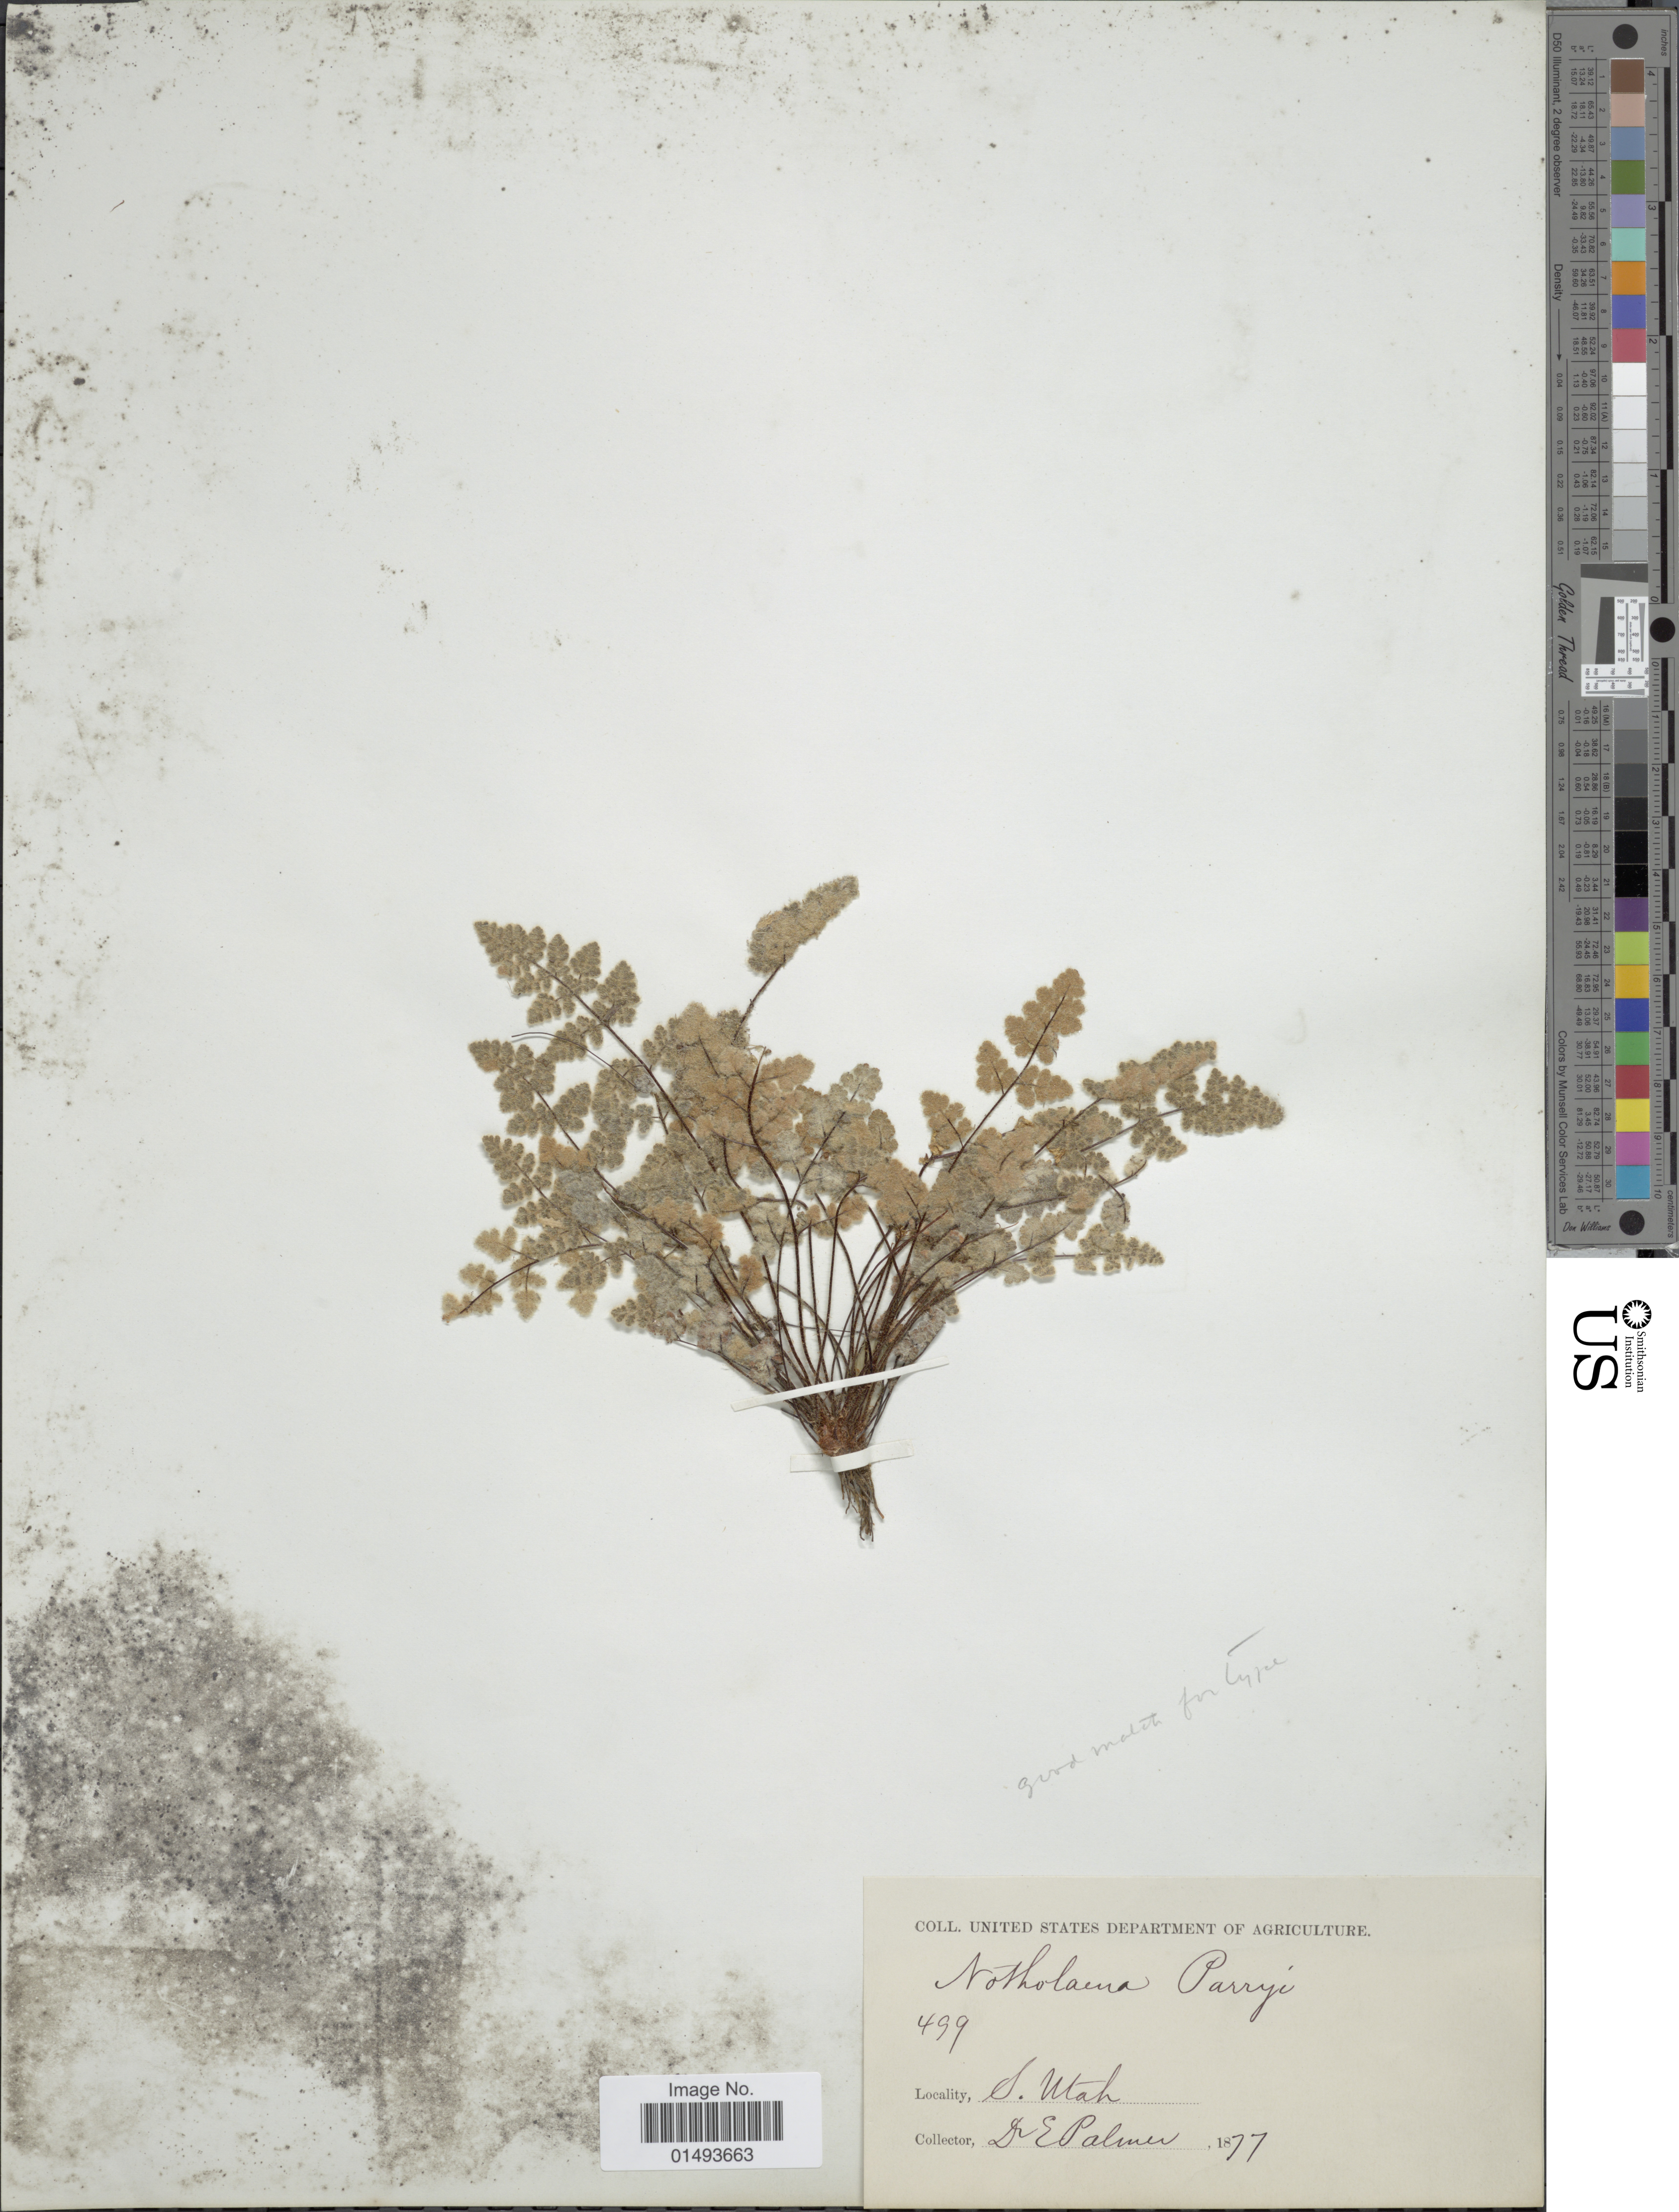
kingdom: Plantae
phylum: Tracheophyta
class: Polypodiopsida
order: Polypodiales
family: Pteridaceae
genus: Myriopteris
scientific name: Myriopteris parryi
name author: (D.C. Eaton) Grusz & Windham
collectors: D. E. Palmer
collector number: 499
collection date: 1877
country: United States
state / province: Utah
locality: S. Utah